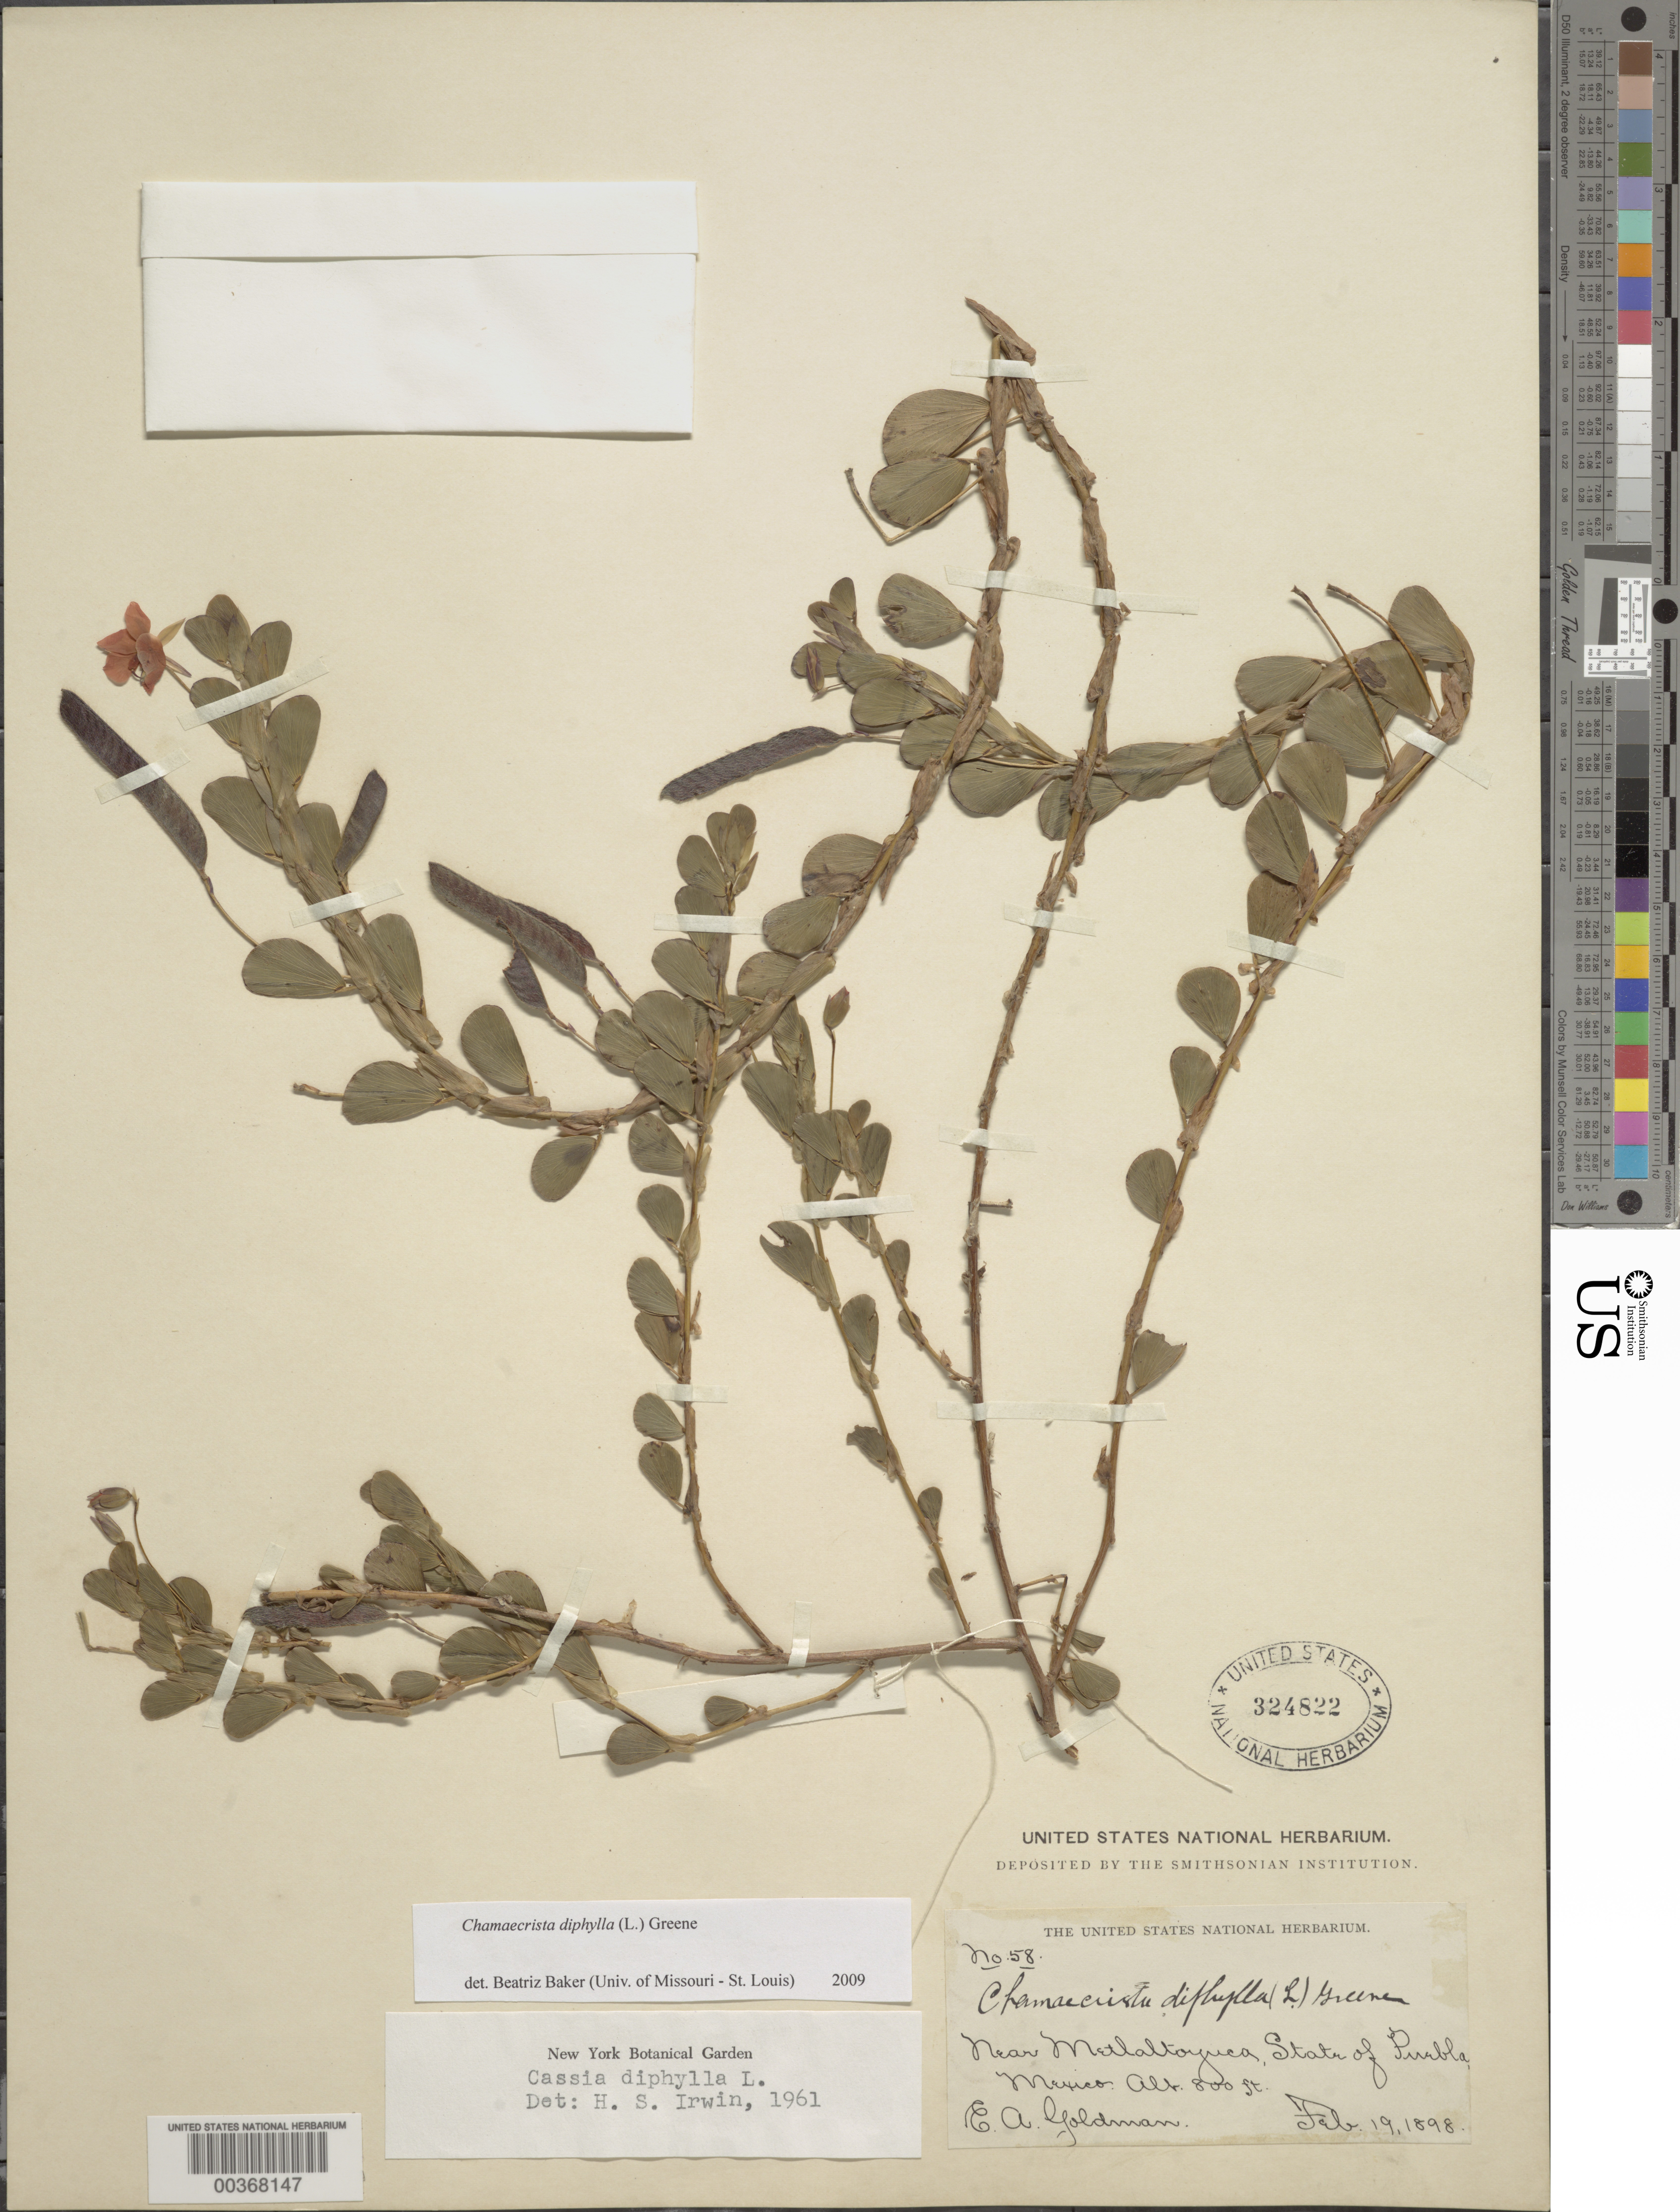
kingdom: Plantae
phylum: Tracheophyta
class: Magnoliopsida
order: Fabales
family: Fabaceae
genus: Chamaecrista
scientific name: Chamaecrista diphylla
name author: (L.) Greene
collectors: E. A. Goldman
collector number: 58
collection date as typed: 19 Feb 1898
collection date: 1898-02-19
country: Mexico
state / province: Puebla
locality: Near metlaltoyuca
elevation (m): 244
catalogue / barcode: US 324822